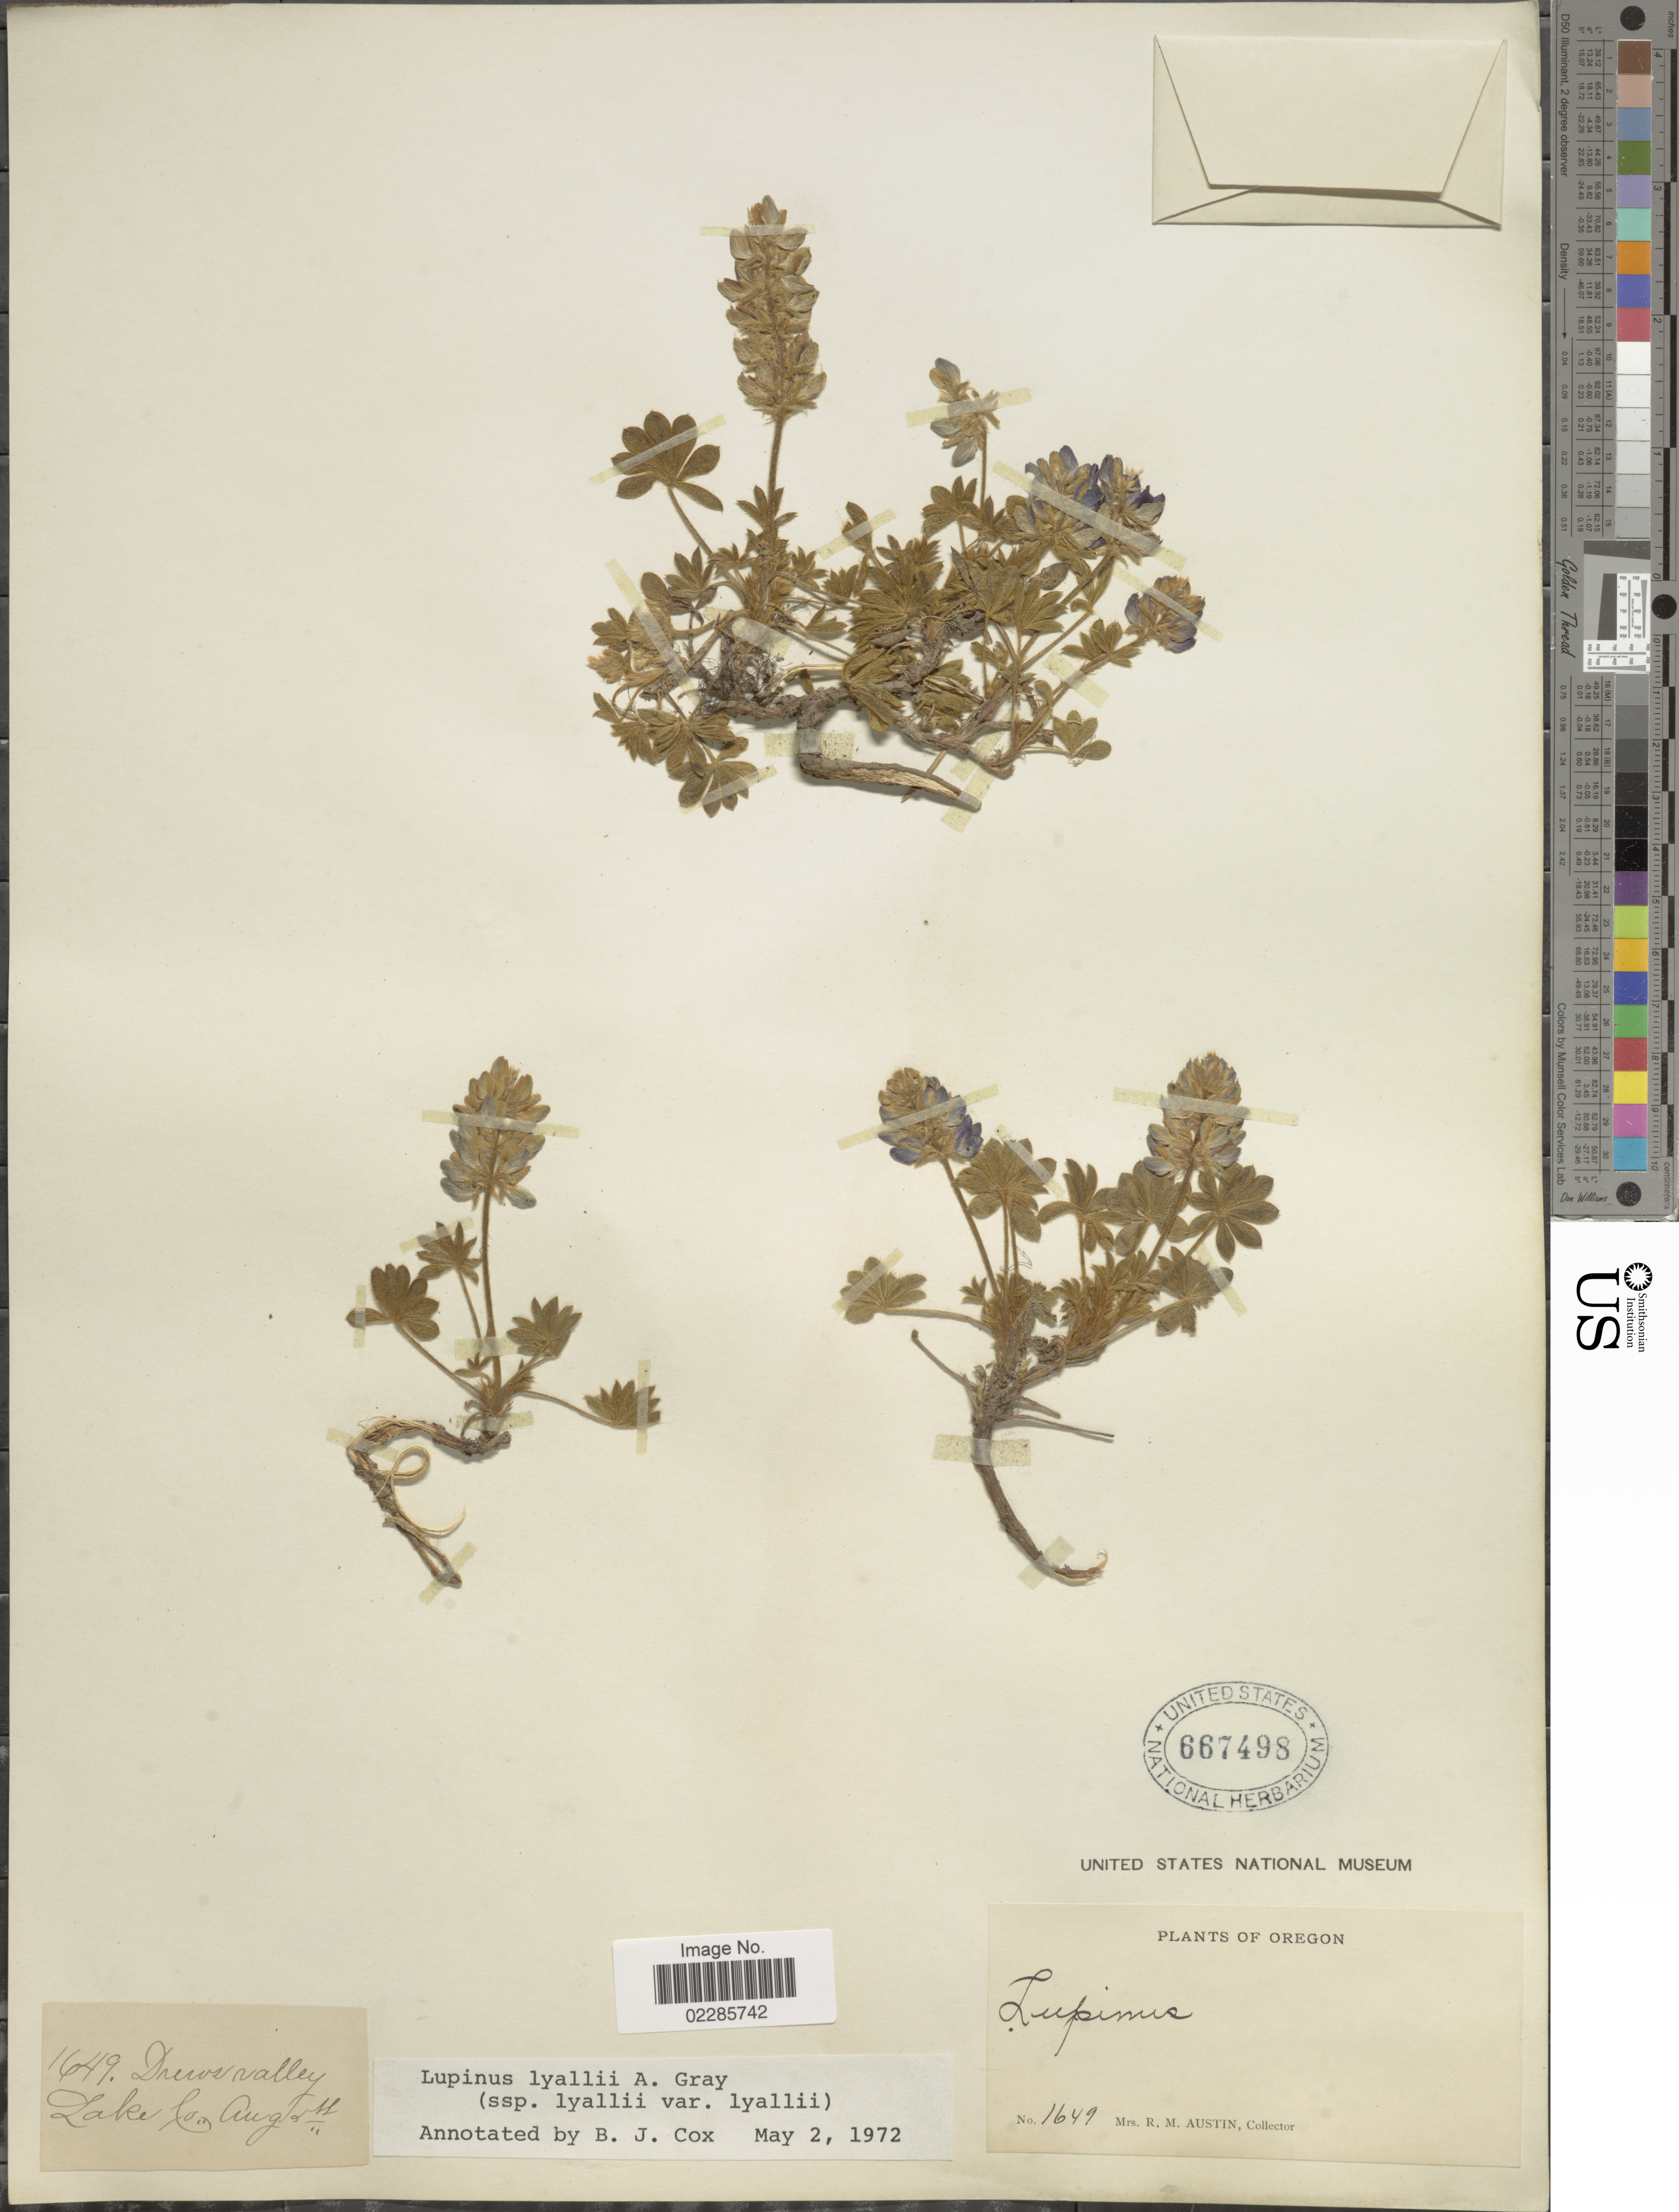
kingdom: Plantae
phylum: Tracheophyta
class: Magnoliopsida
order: Fabales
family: Fabaceae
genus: Lupinus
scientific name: Lupinus lyallii subsp. lyallii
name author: A. Gray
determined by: Cox, B. J.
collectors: R. Austin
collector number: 1649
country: United States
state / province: Oregon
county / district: Lake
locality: Drews valley Lake Co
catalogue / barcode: US 667498